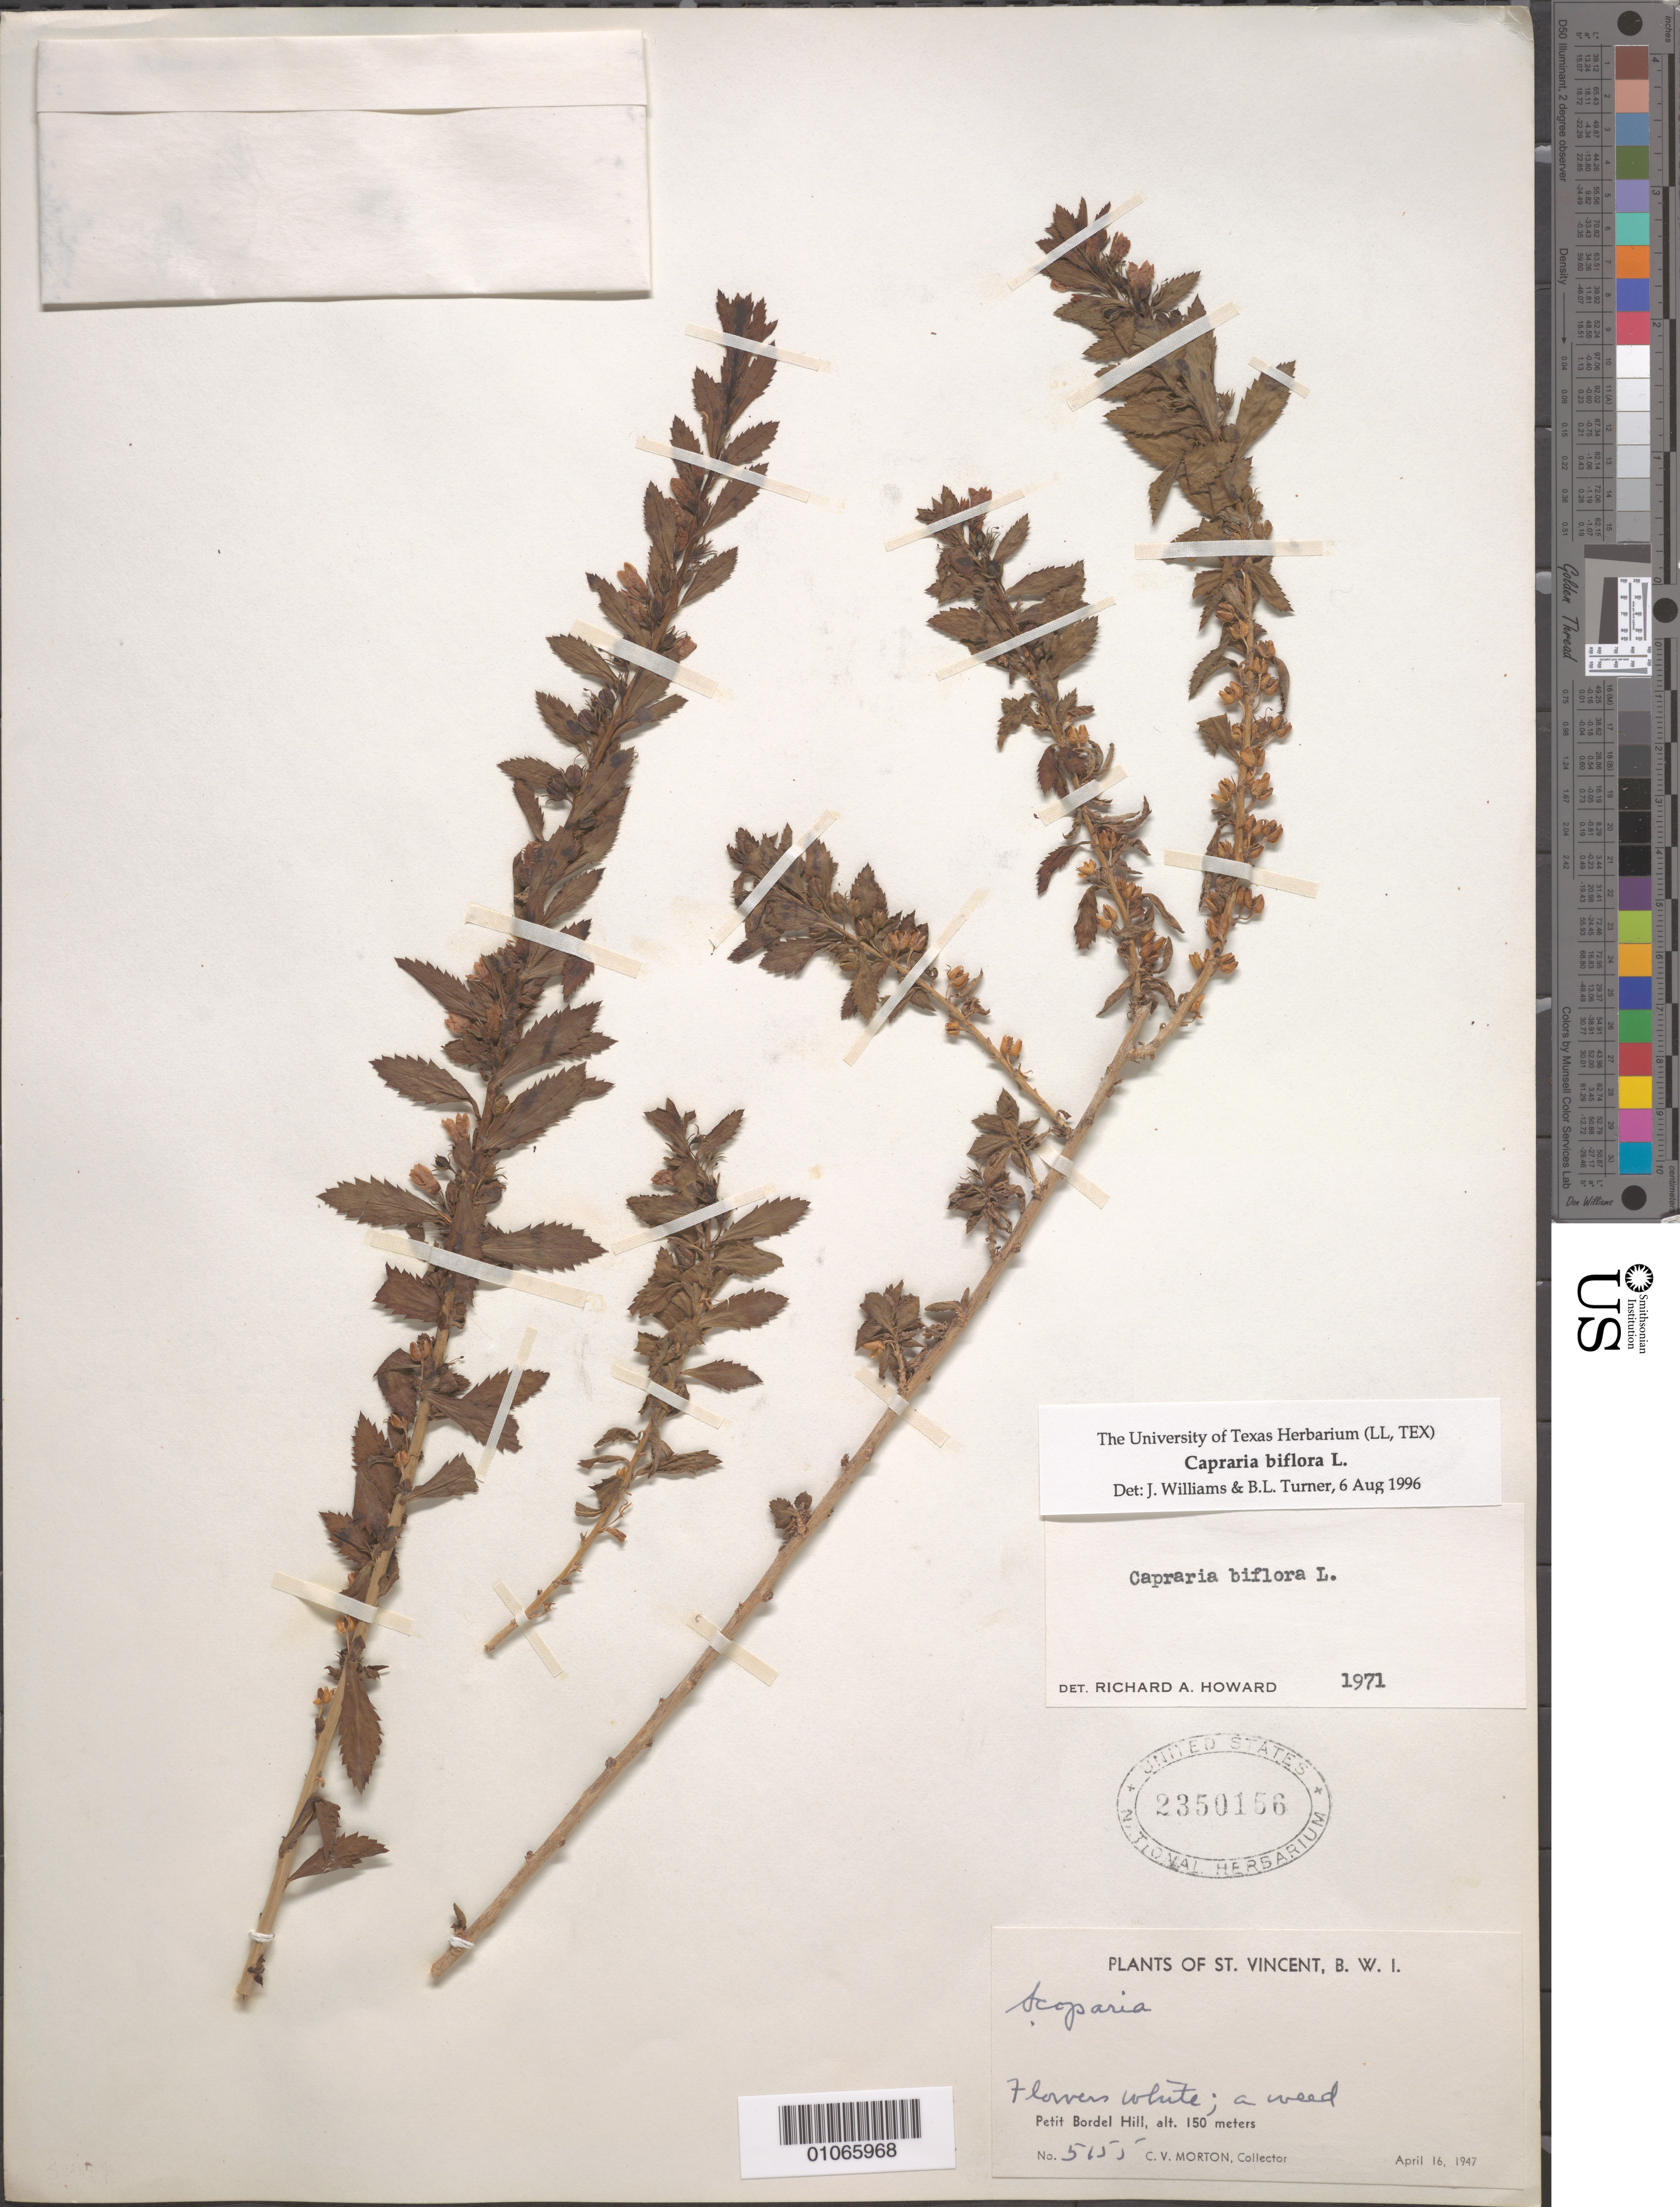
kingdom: Plantae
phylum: Tracheophyta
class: Magnoliopsida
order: Lamiales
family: Scrophulariaceae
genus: Capraria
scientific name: Capraria biflora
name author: L.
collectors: C. V. Morton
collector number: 5155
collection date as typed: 16 Apr 1947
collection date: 1947-04-16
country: St. Vincent - Grenadines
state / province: Saint David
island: St. Vincent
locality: Petit Bordel Hill.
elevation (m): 150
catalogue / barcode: US 2350156